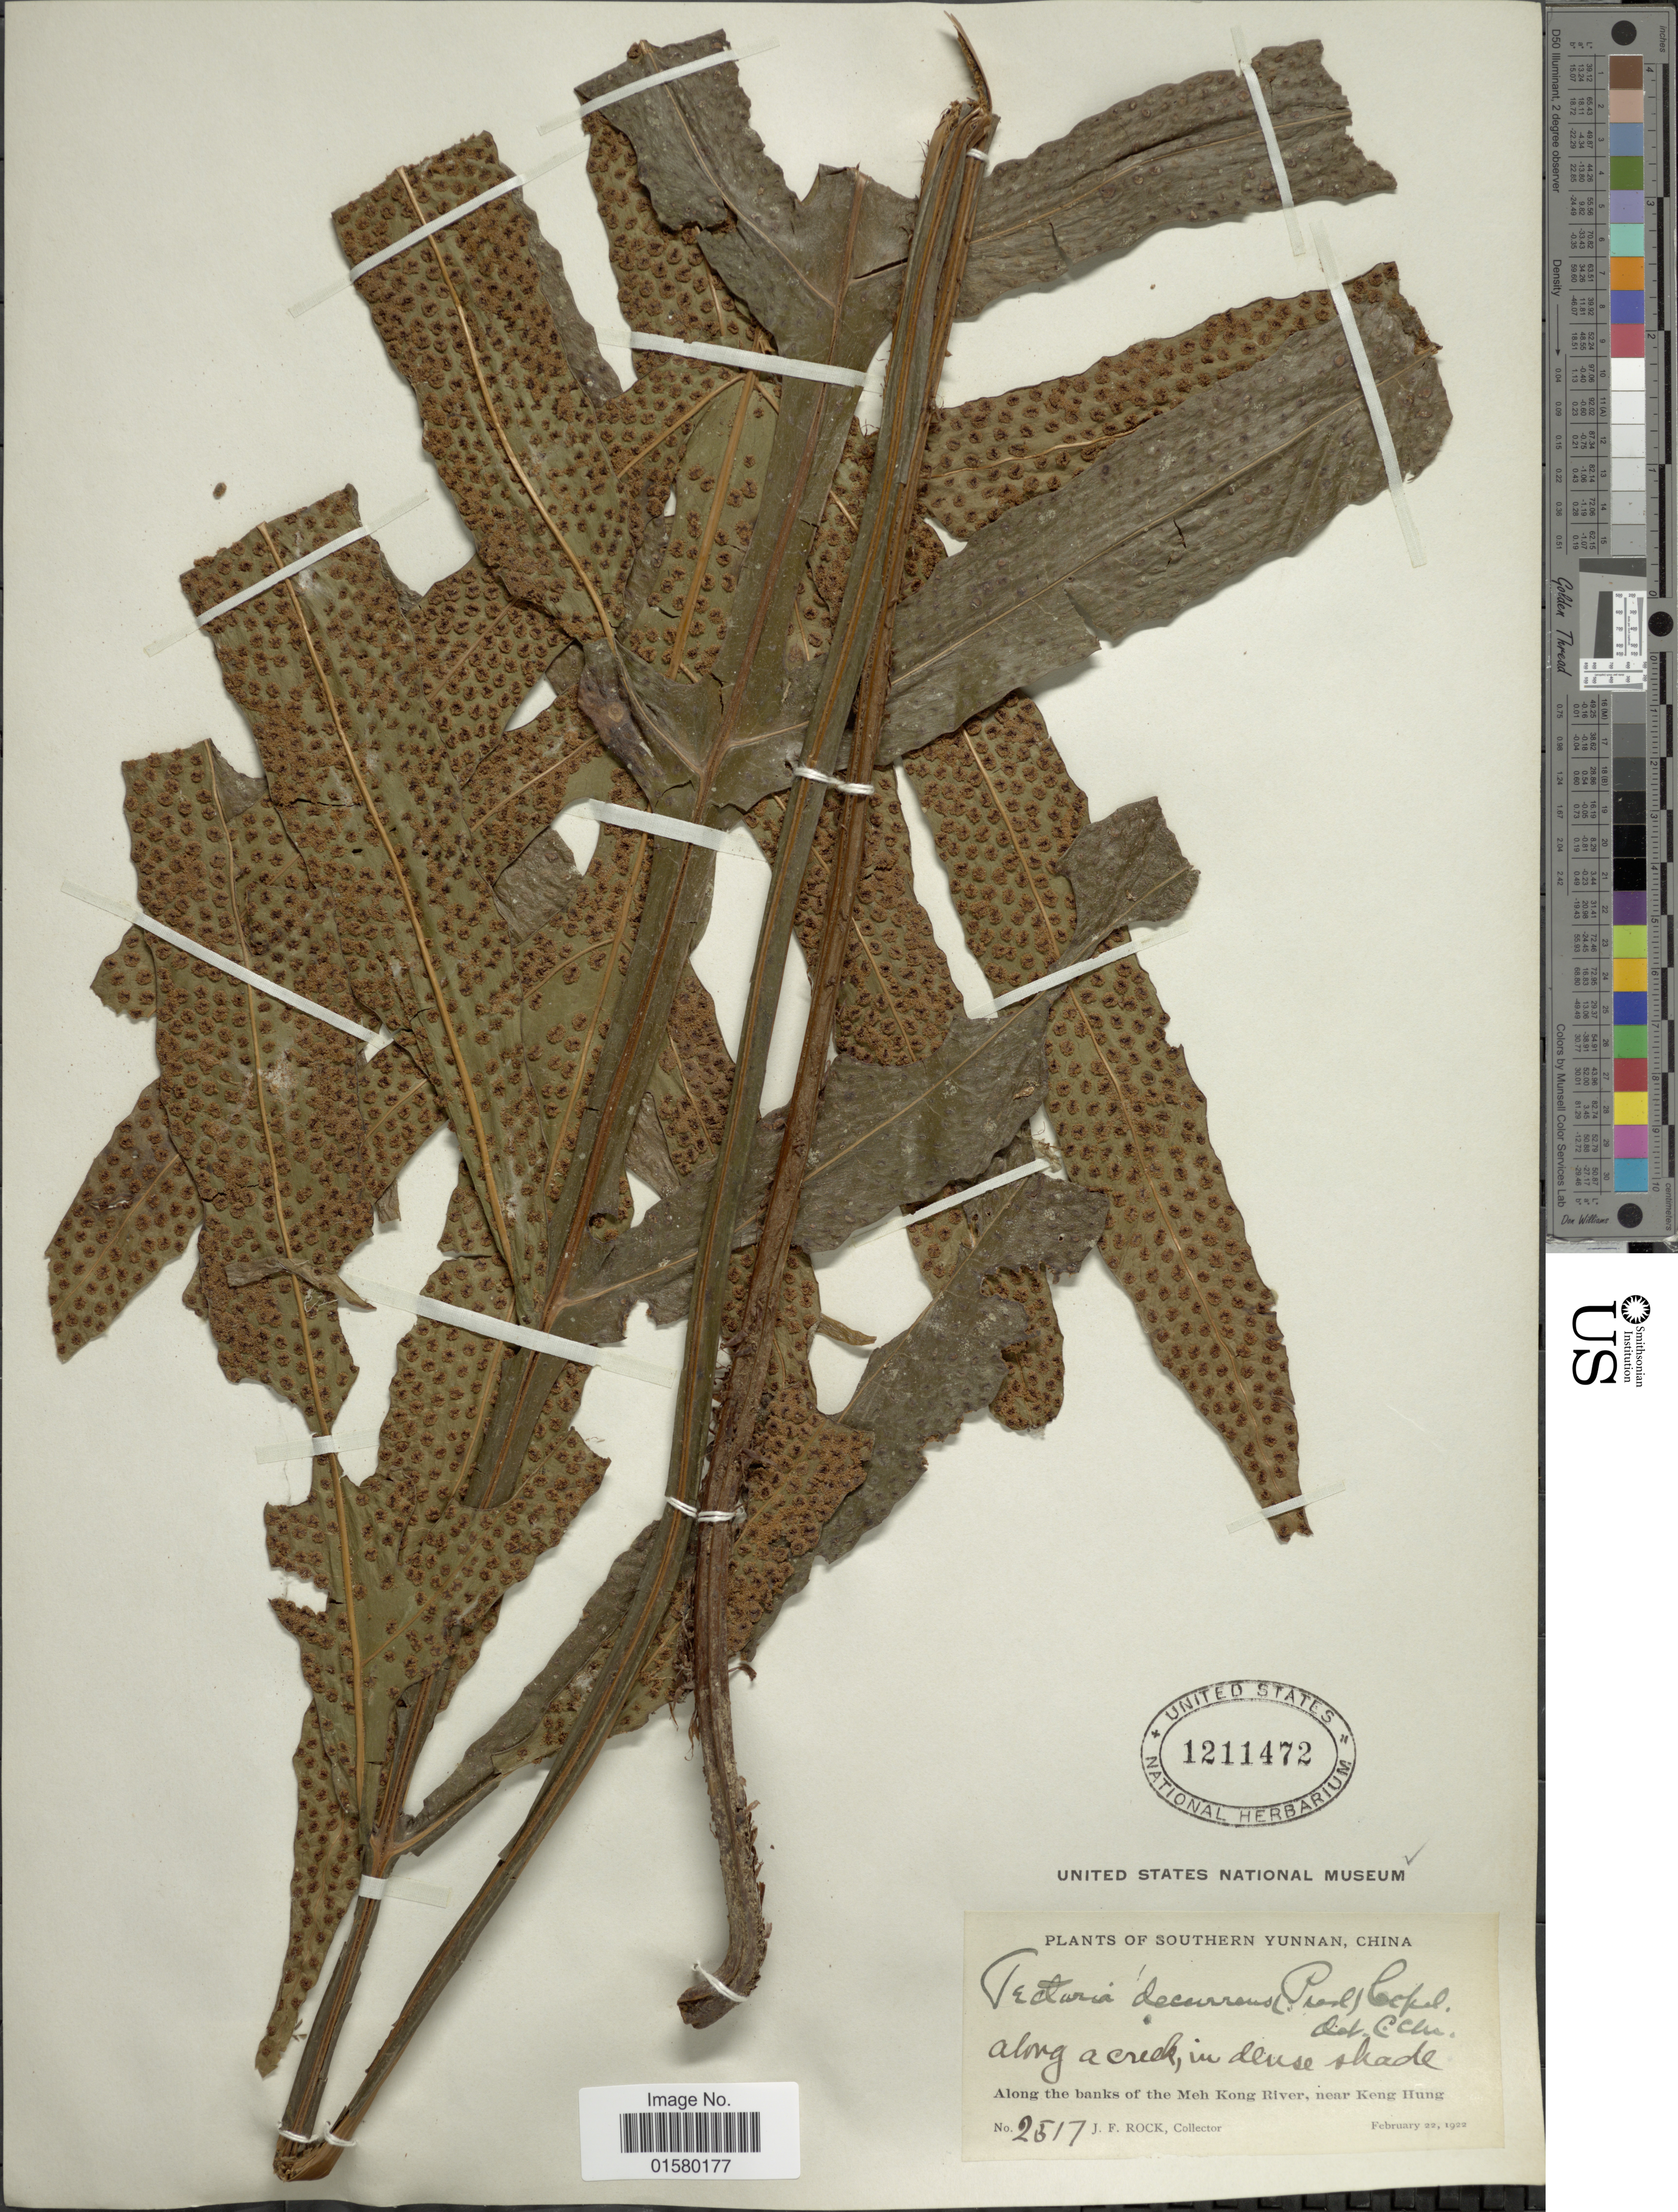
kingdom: Plantae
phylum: Tracheophyta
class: Polypodiopsida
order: Polypodiales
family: Tectariaceae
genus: Tectaria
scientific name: Tectaria decurrens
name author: (Presel.) Copel. in Elmer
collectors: J. Rock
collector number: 2517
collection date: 1922-02-22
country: China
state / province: Yunnan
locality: Southern Yunnan, along the banks of the Meh Kong River, near Keng Hung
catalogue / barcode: US 1211472